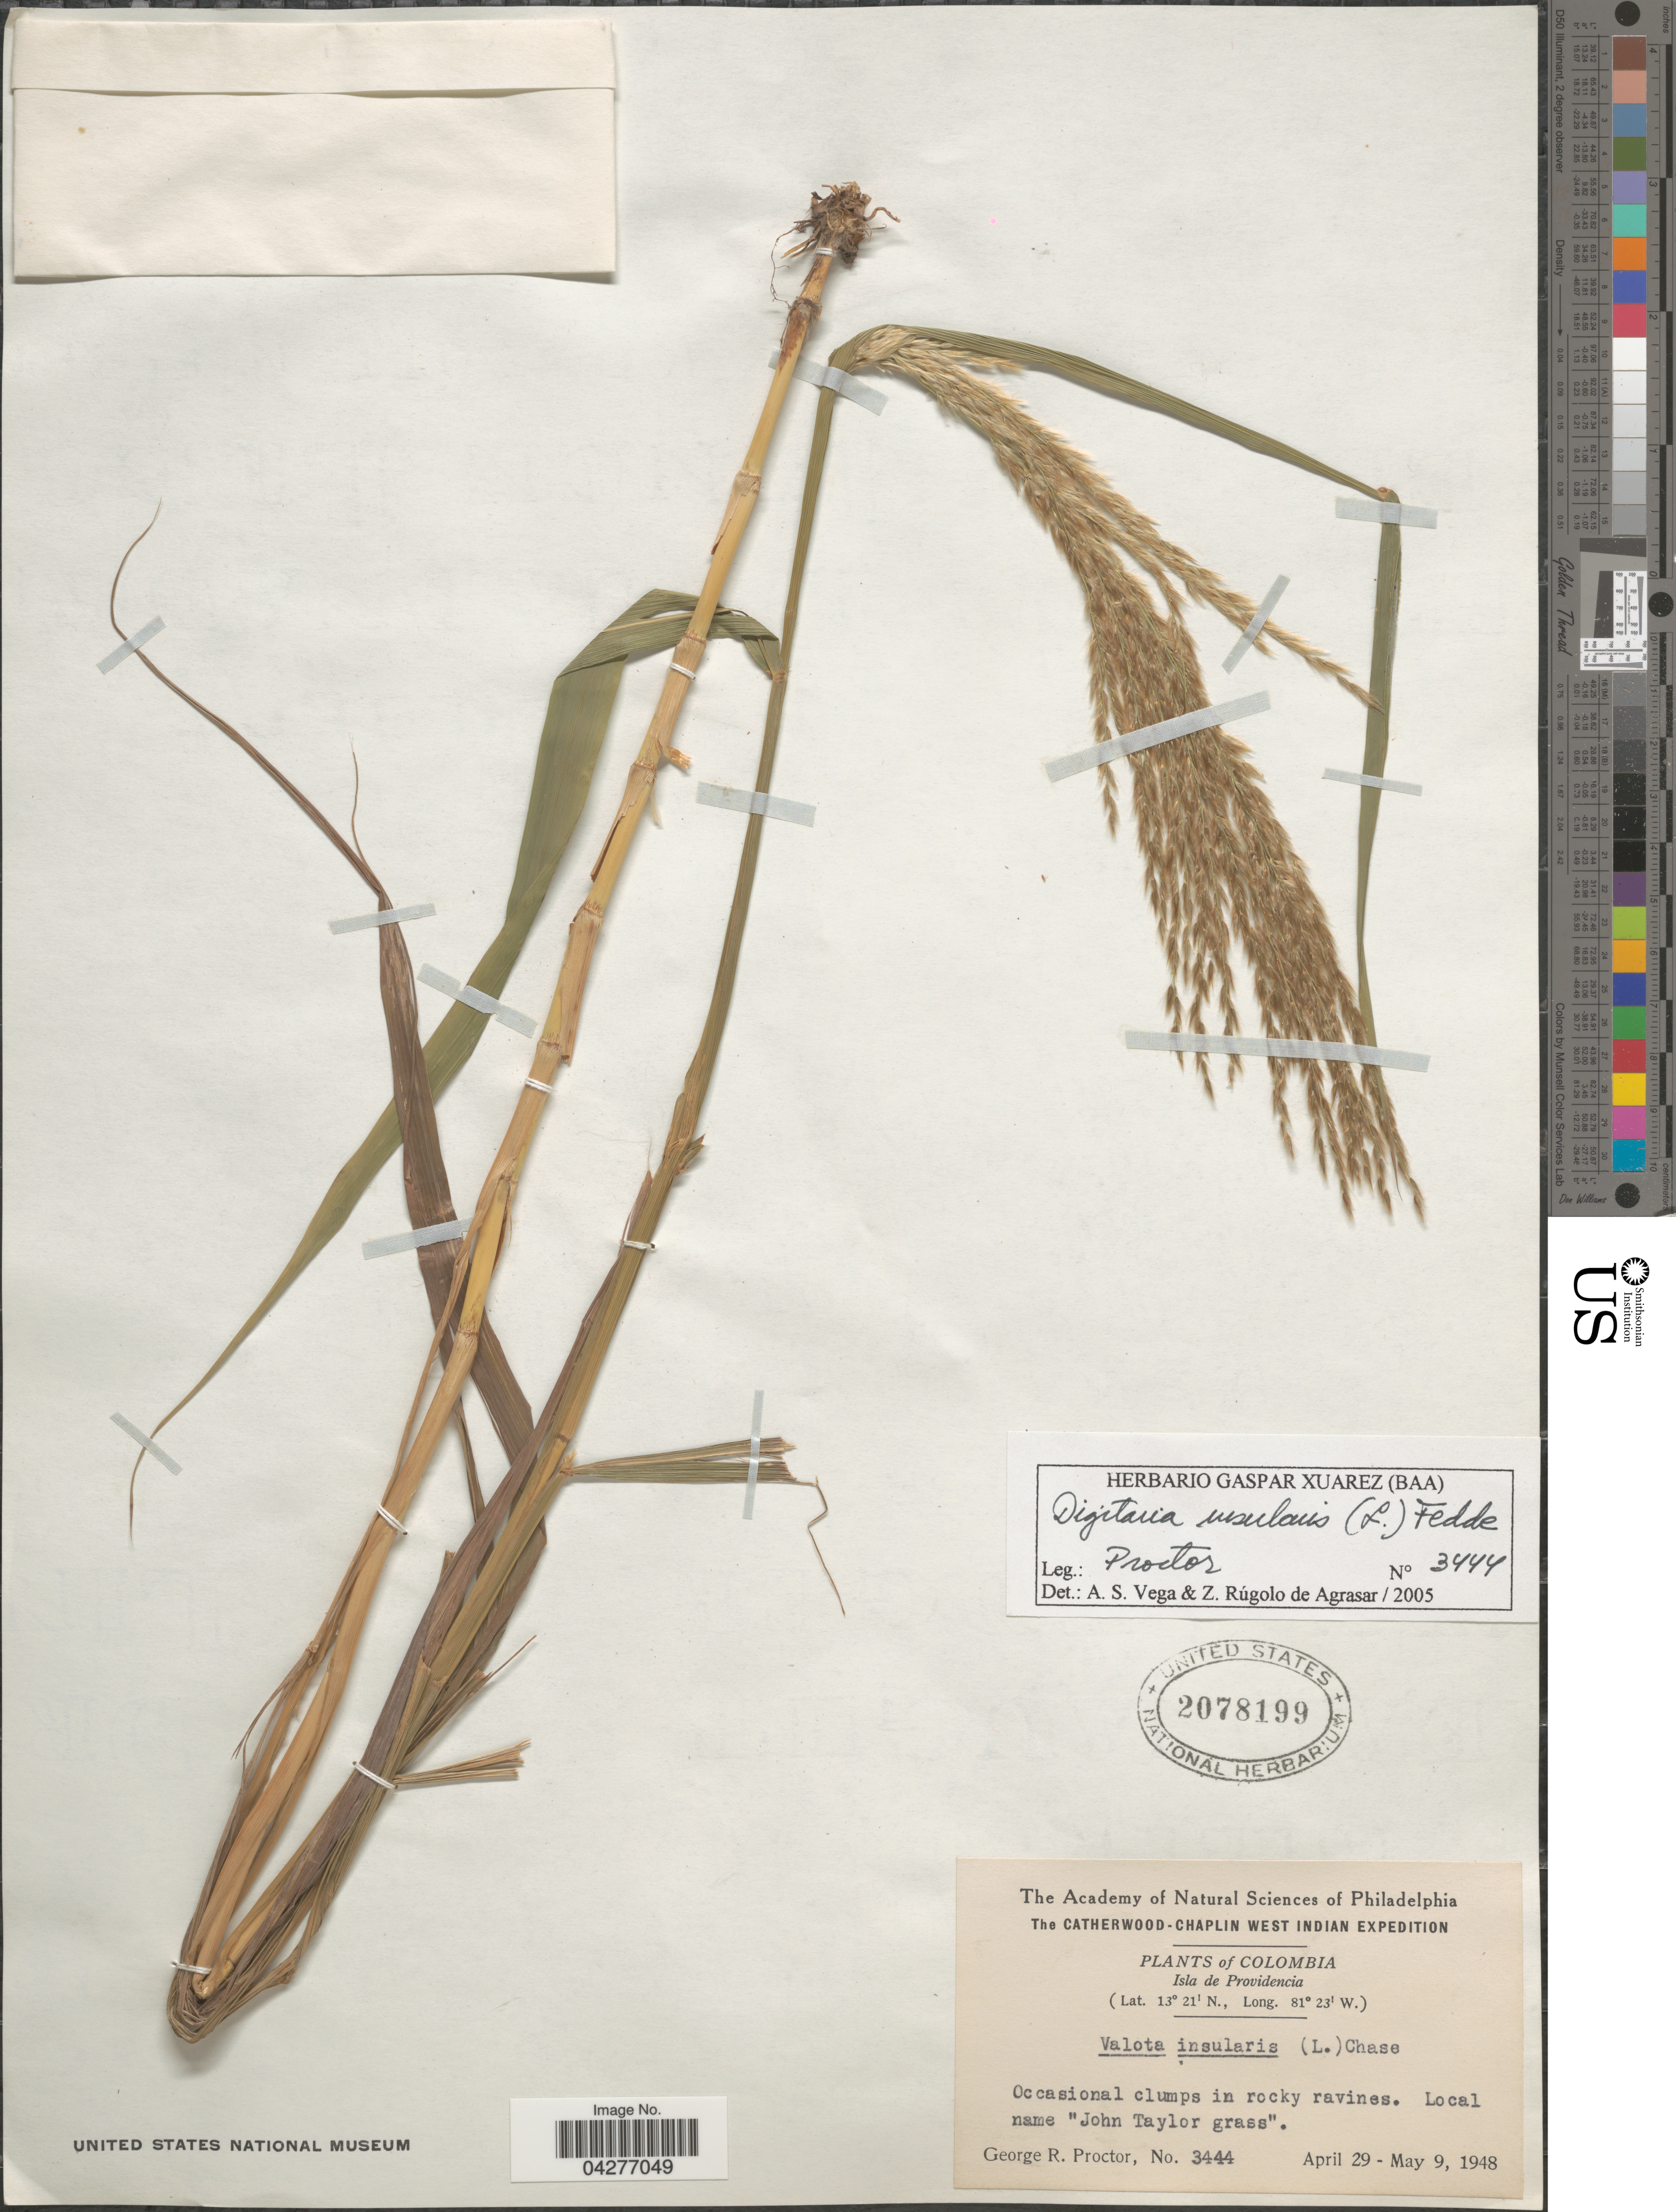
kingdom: Plantae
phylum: Tracheophyta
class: Liliopsida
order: Poales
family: Poaceae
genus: Digitaria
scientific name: Digitaria insularis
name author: (L.) Fedde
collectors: G. Proctor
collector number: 3444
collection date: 1948-04-29/1948-05-09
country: Colombia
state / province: San Andres y Providencia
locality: The Catherwood-Chaplin West Indian Expedition. Isla de Providencia.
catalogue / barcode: US 2078199